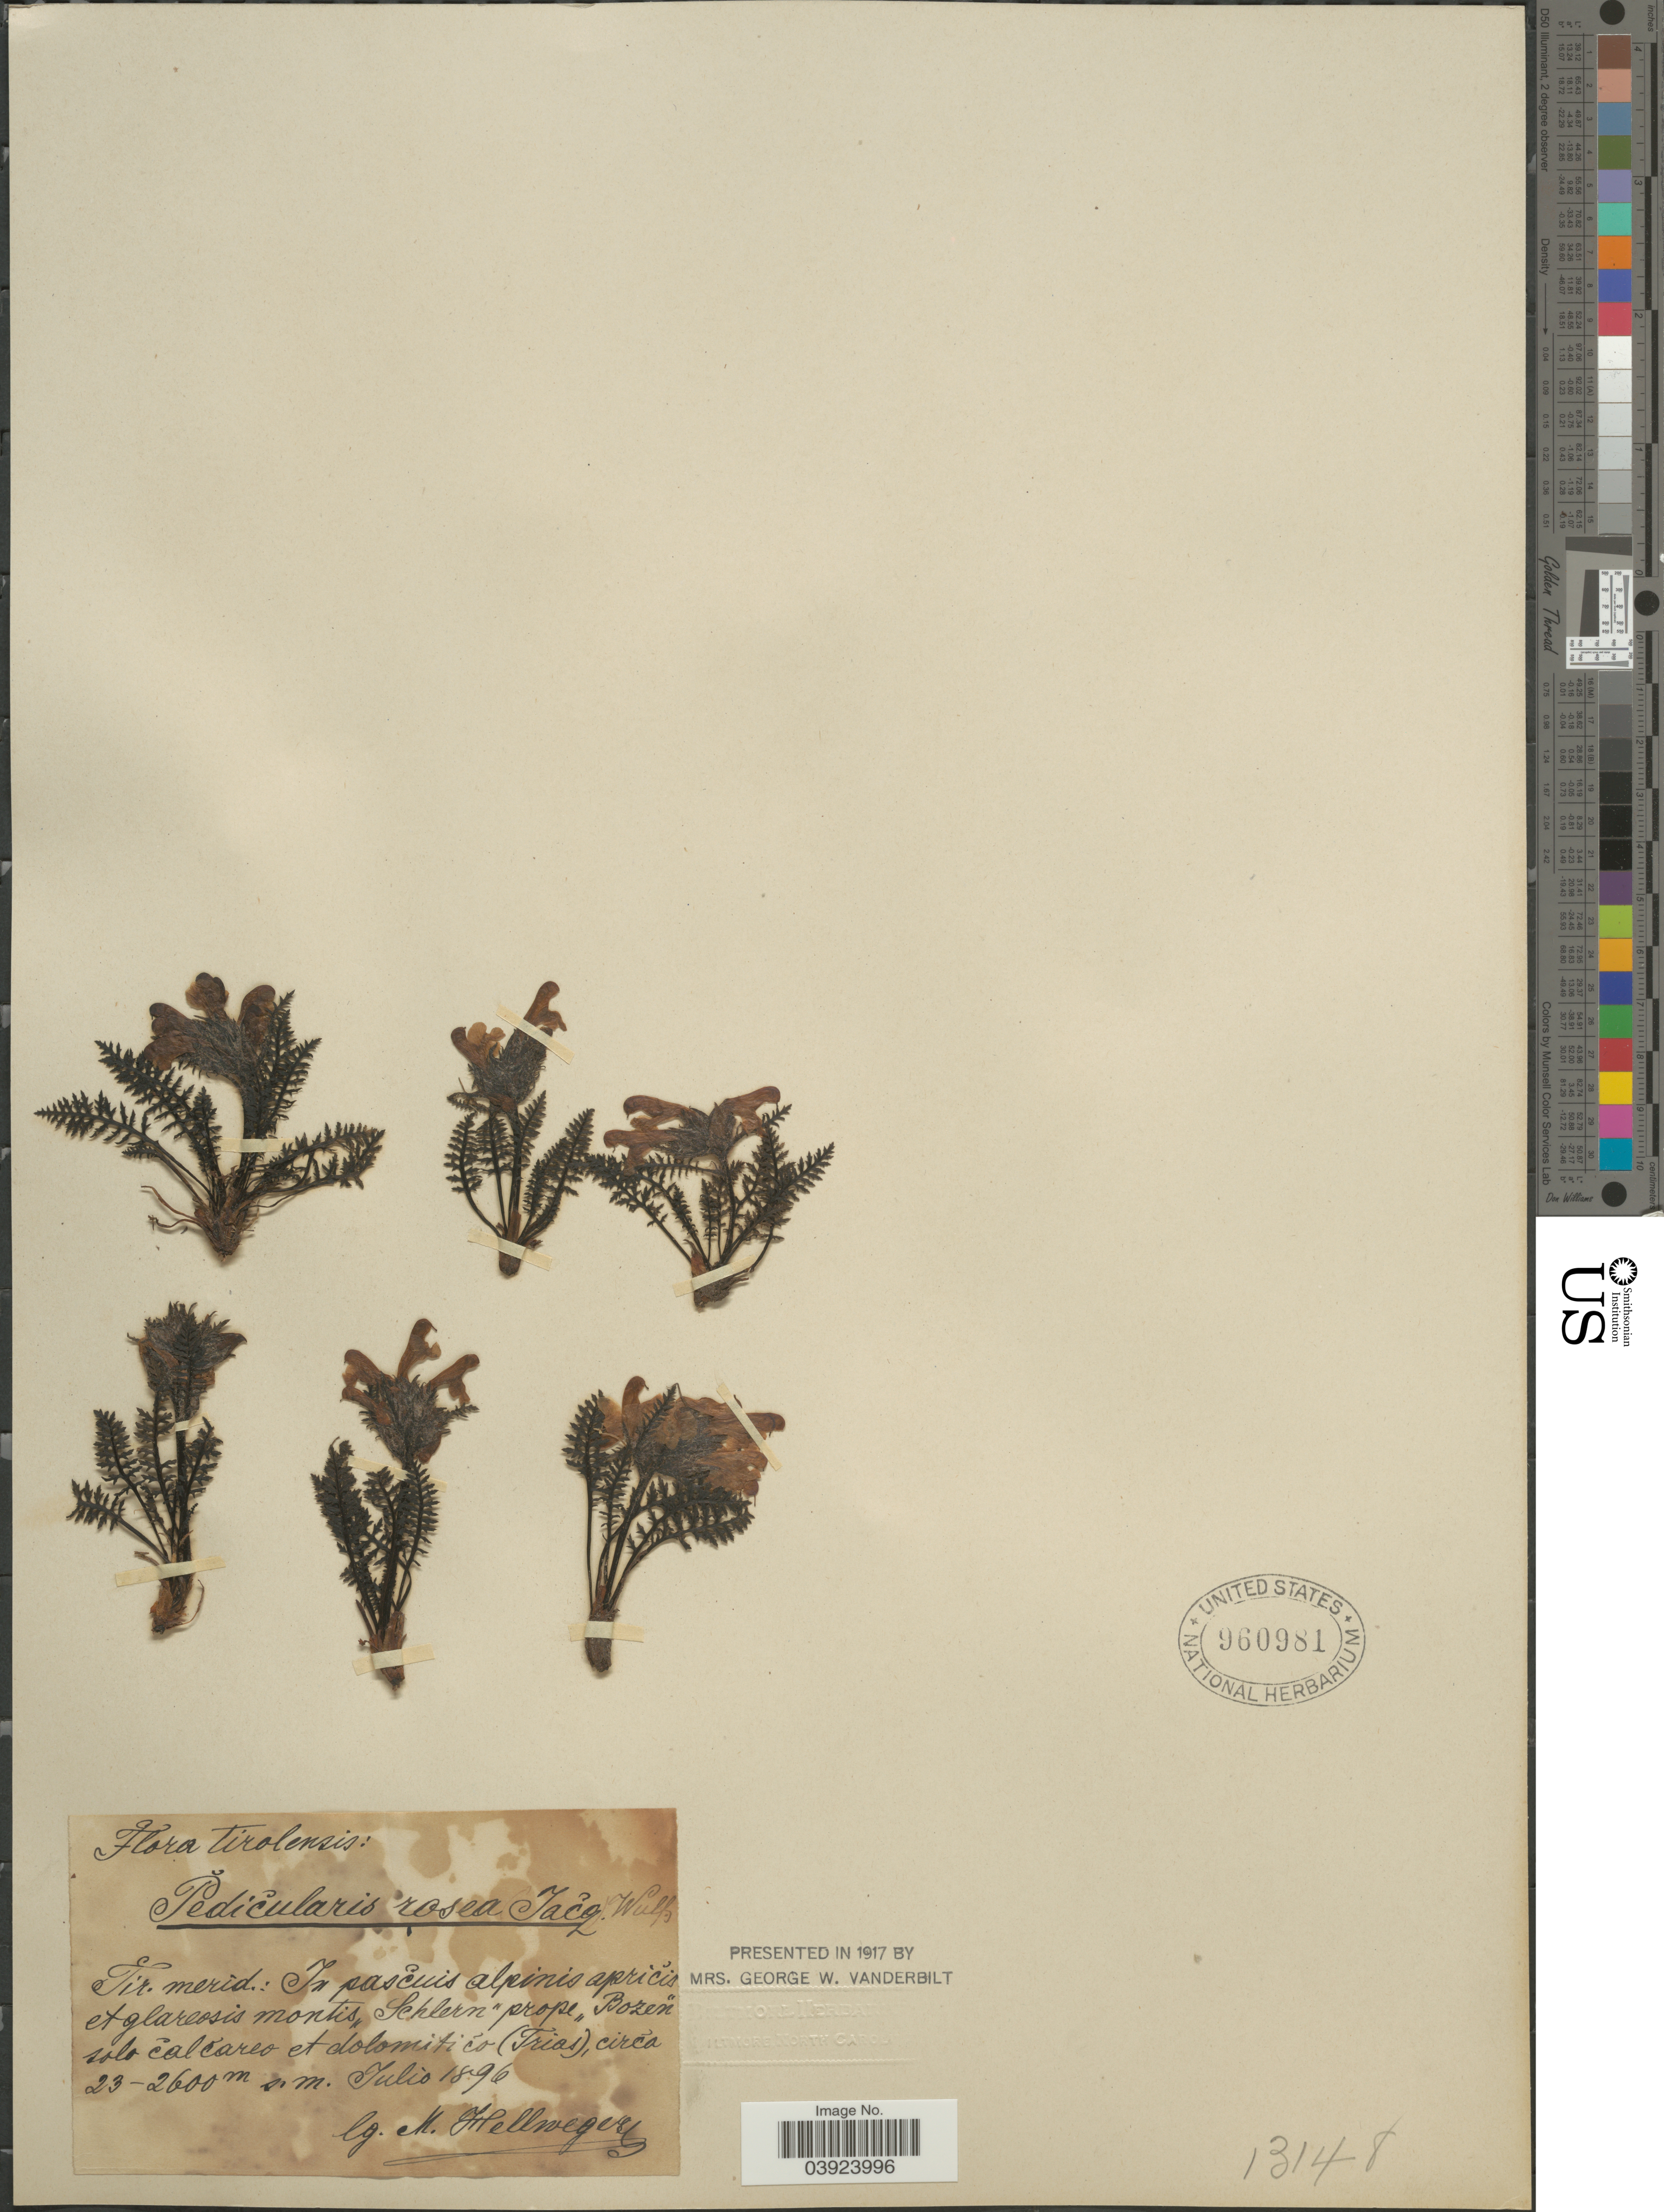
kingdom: Plantae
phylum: Tracheophyta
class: Magnoliopsida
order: Lamiales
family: Orobanchaceae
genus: Pedicularis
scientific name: Pedicularis rosea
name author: Wulfen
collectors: M. Hellweger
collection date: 1896-07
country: Italy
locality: Tirolensis. Tir. merid.: In pascuis alpinis apricis et glareosis montis "Schlern' prope "Bozen' solo calcareo et dolomitico (Trias).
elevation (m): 2300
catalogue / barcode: US 960981